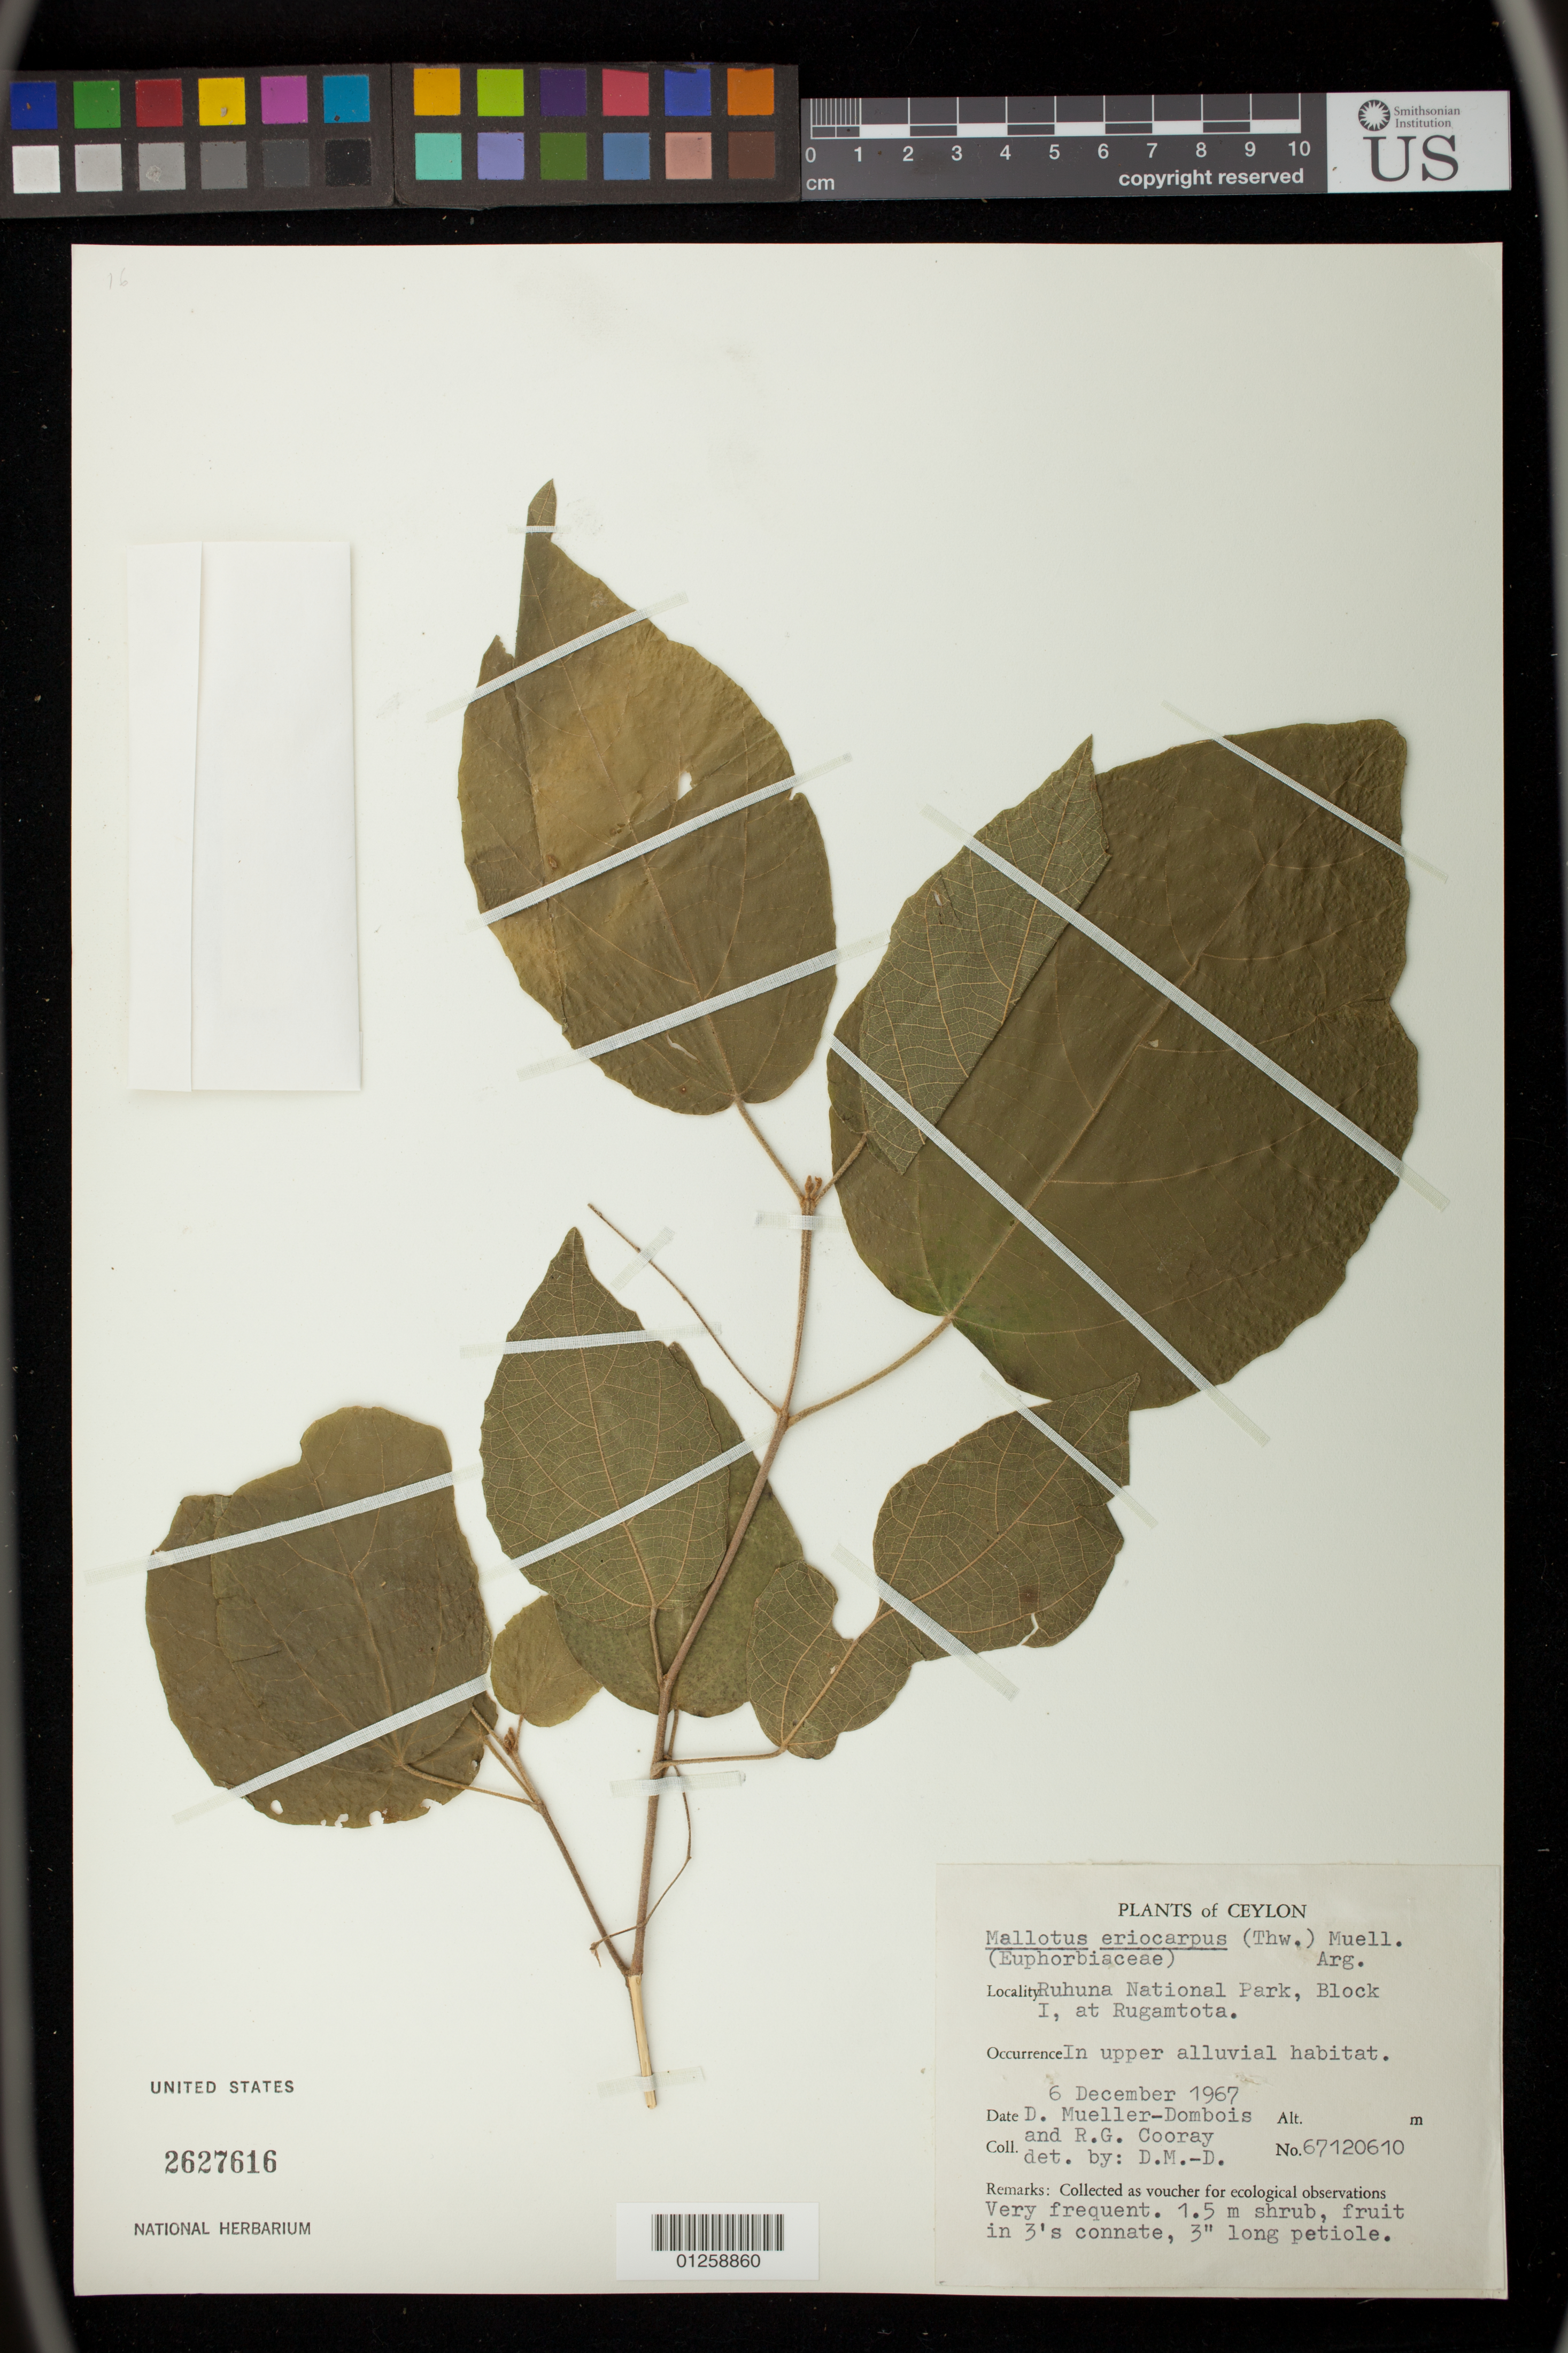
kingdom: Plantae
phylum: Tracheophyta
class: Magnoliopsida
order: Malpighiales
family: Euphorbiaceae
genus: Mallotus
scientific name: Mallotus eriocarpus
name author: (Thwaites) Müll. Arg.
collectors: D. Mueller-Dombois & R. Cooray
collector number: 67120610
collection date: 1967-12-06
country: Sri Lanka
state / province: Southern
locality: Ruhuna National Park, Block I, at Rugamtota.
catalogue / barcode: US 2627616